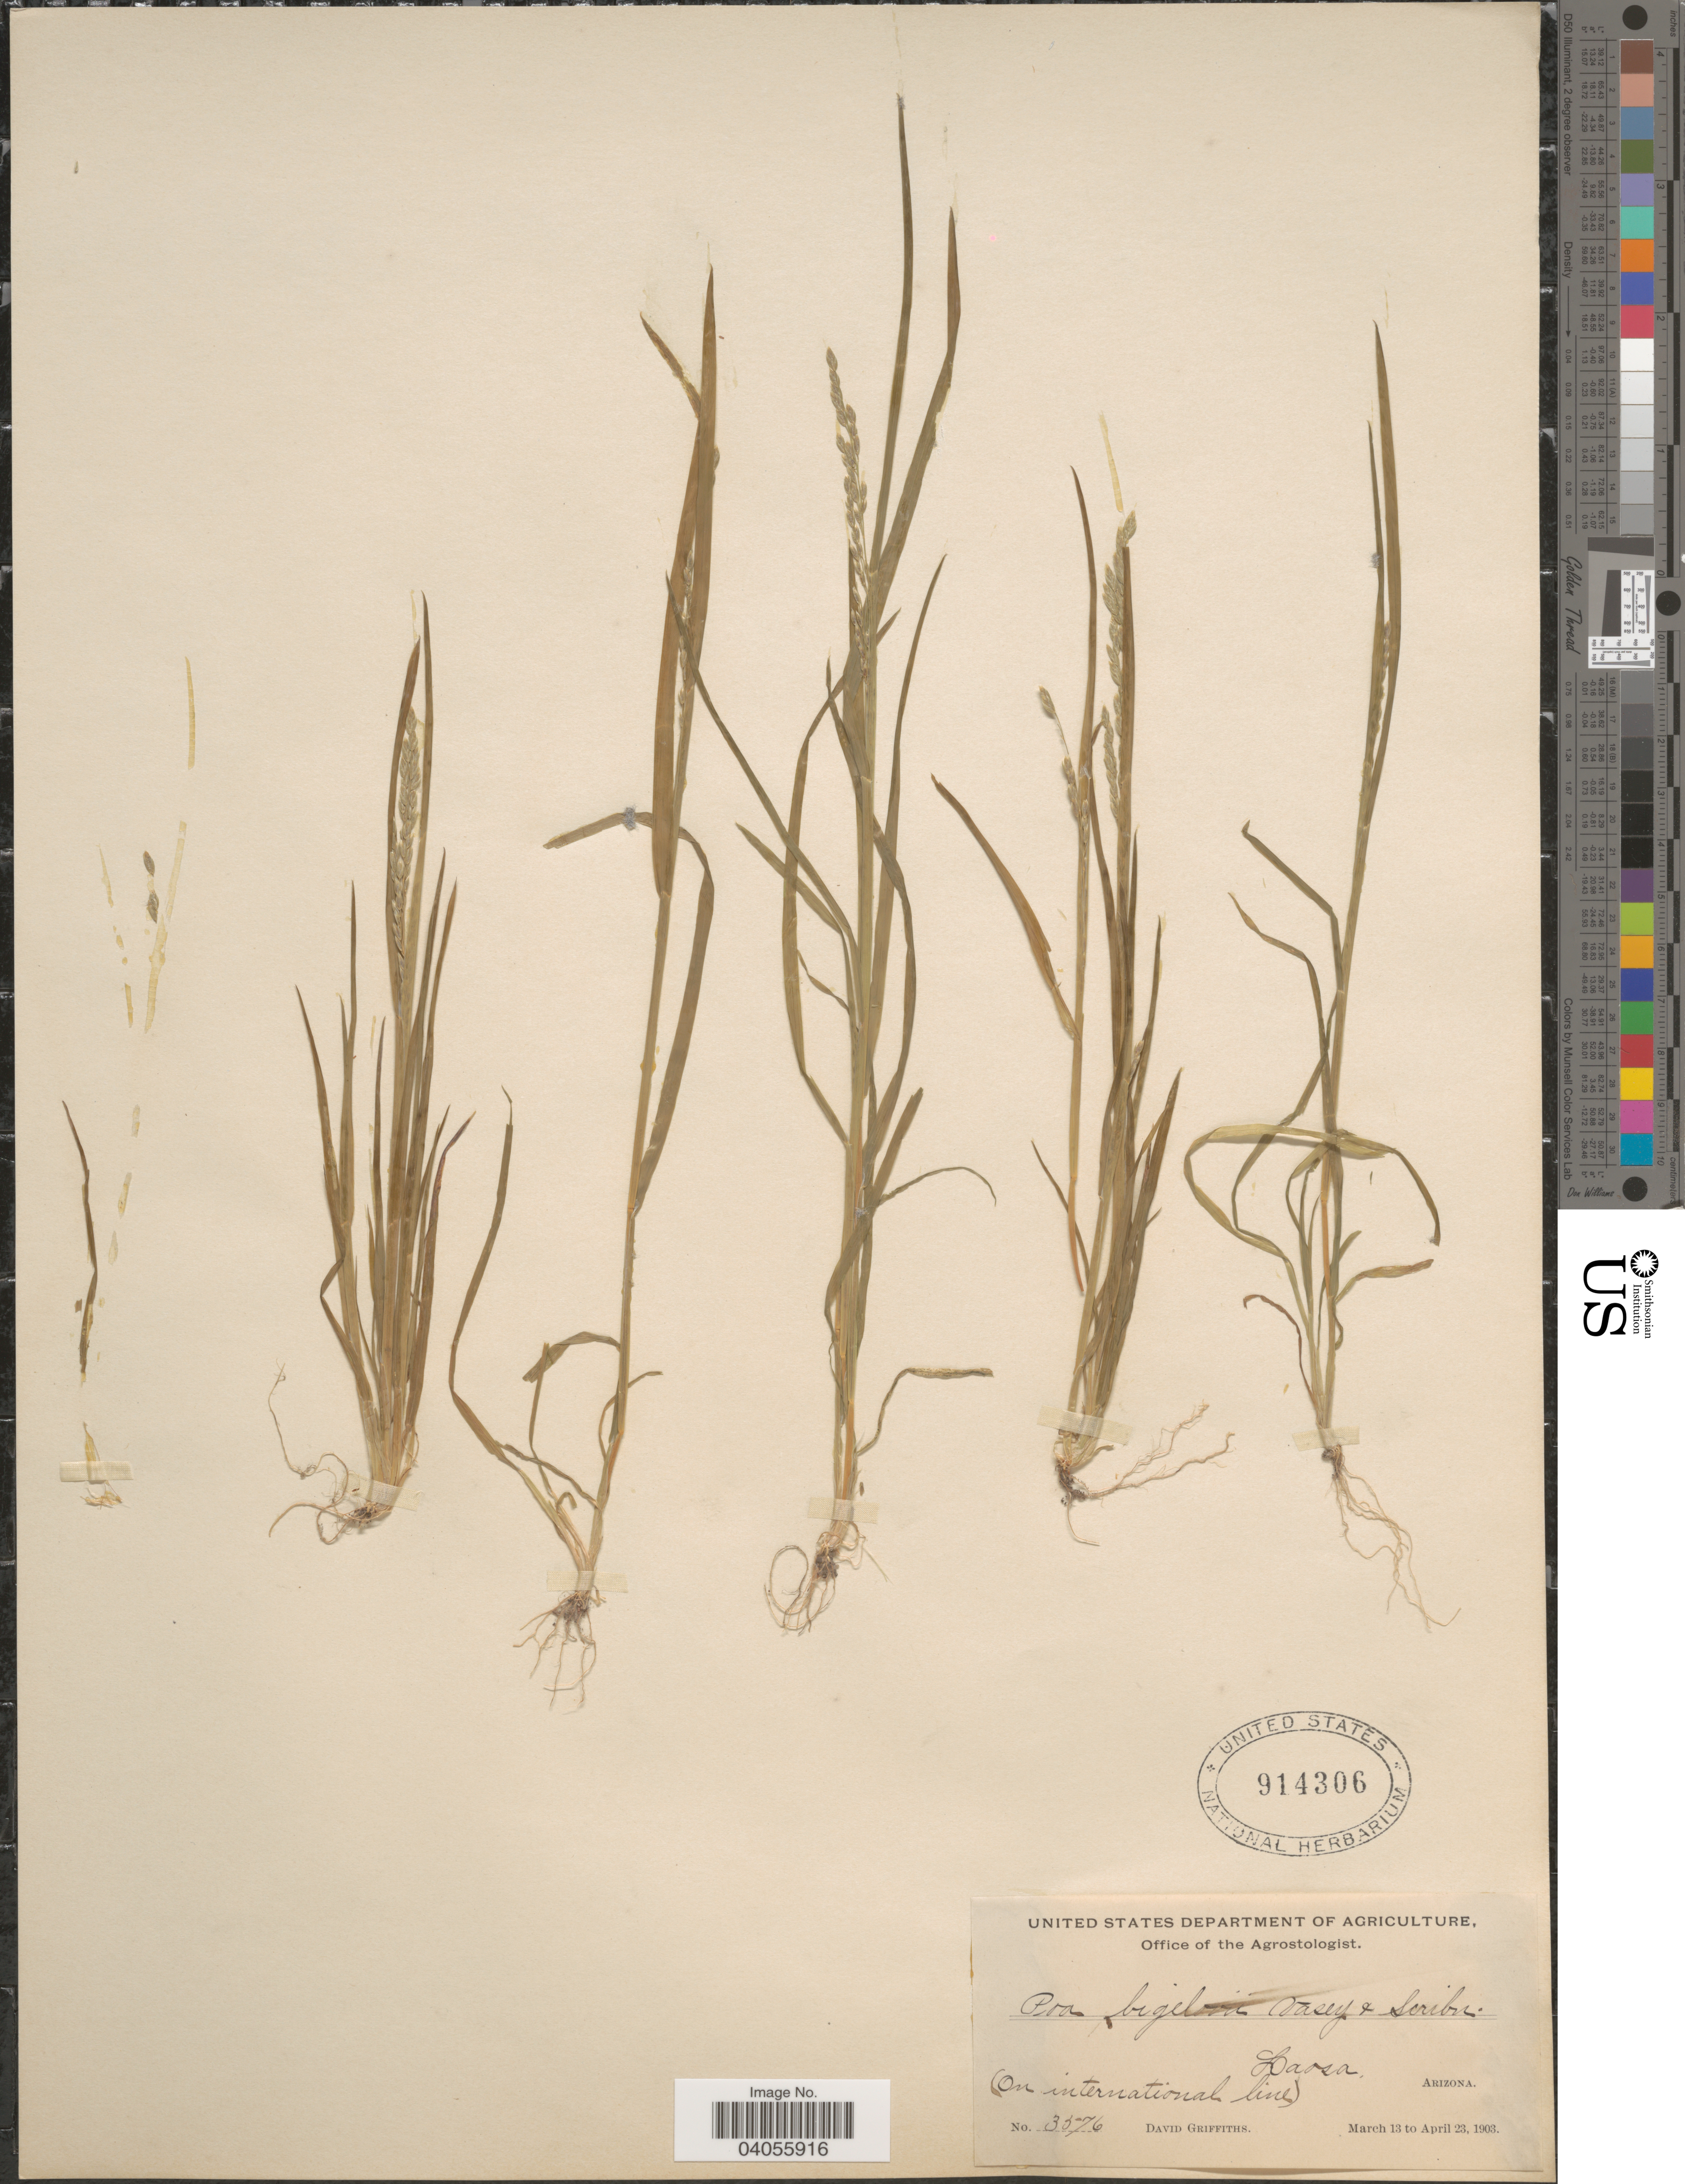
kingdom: Plantae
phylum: Tracheophyta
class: Liliopsida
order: Poales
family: Poaceae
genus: Poa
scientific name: Poa bigelovii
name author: Vasey & Scribn.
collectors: D. Griffiths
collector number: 3576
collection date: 1903-03-13/1903-04-23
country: United States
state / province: Arizona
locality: Laosa, (On international line).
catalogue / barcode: US 914306